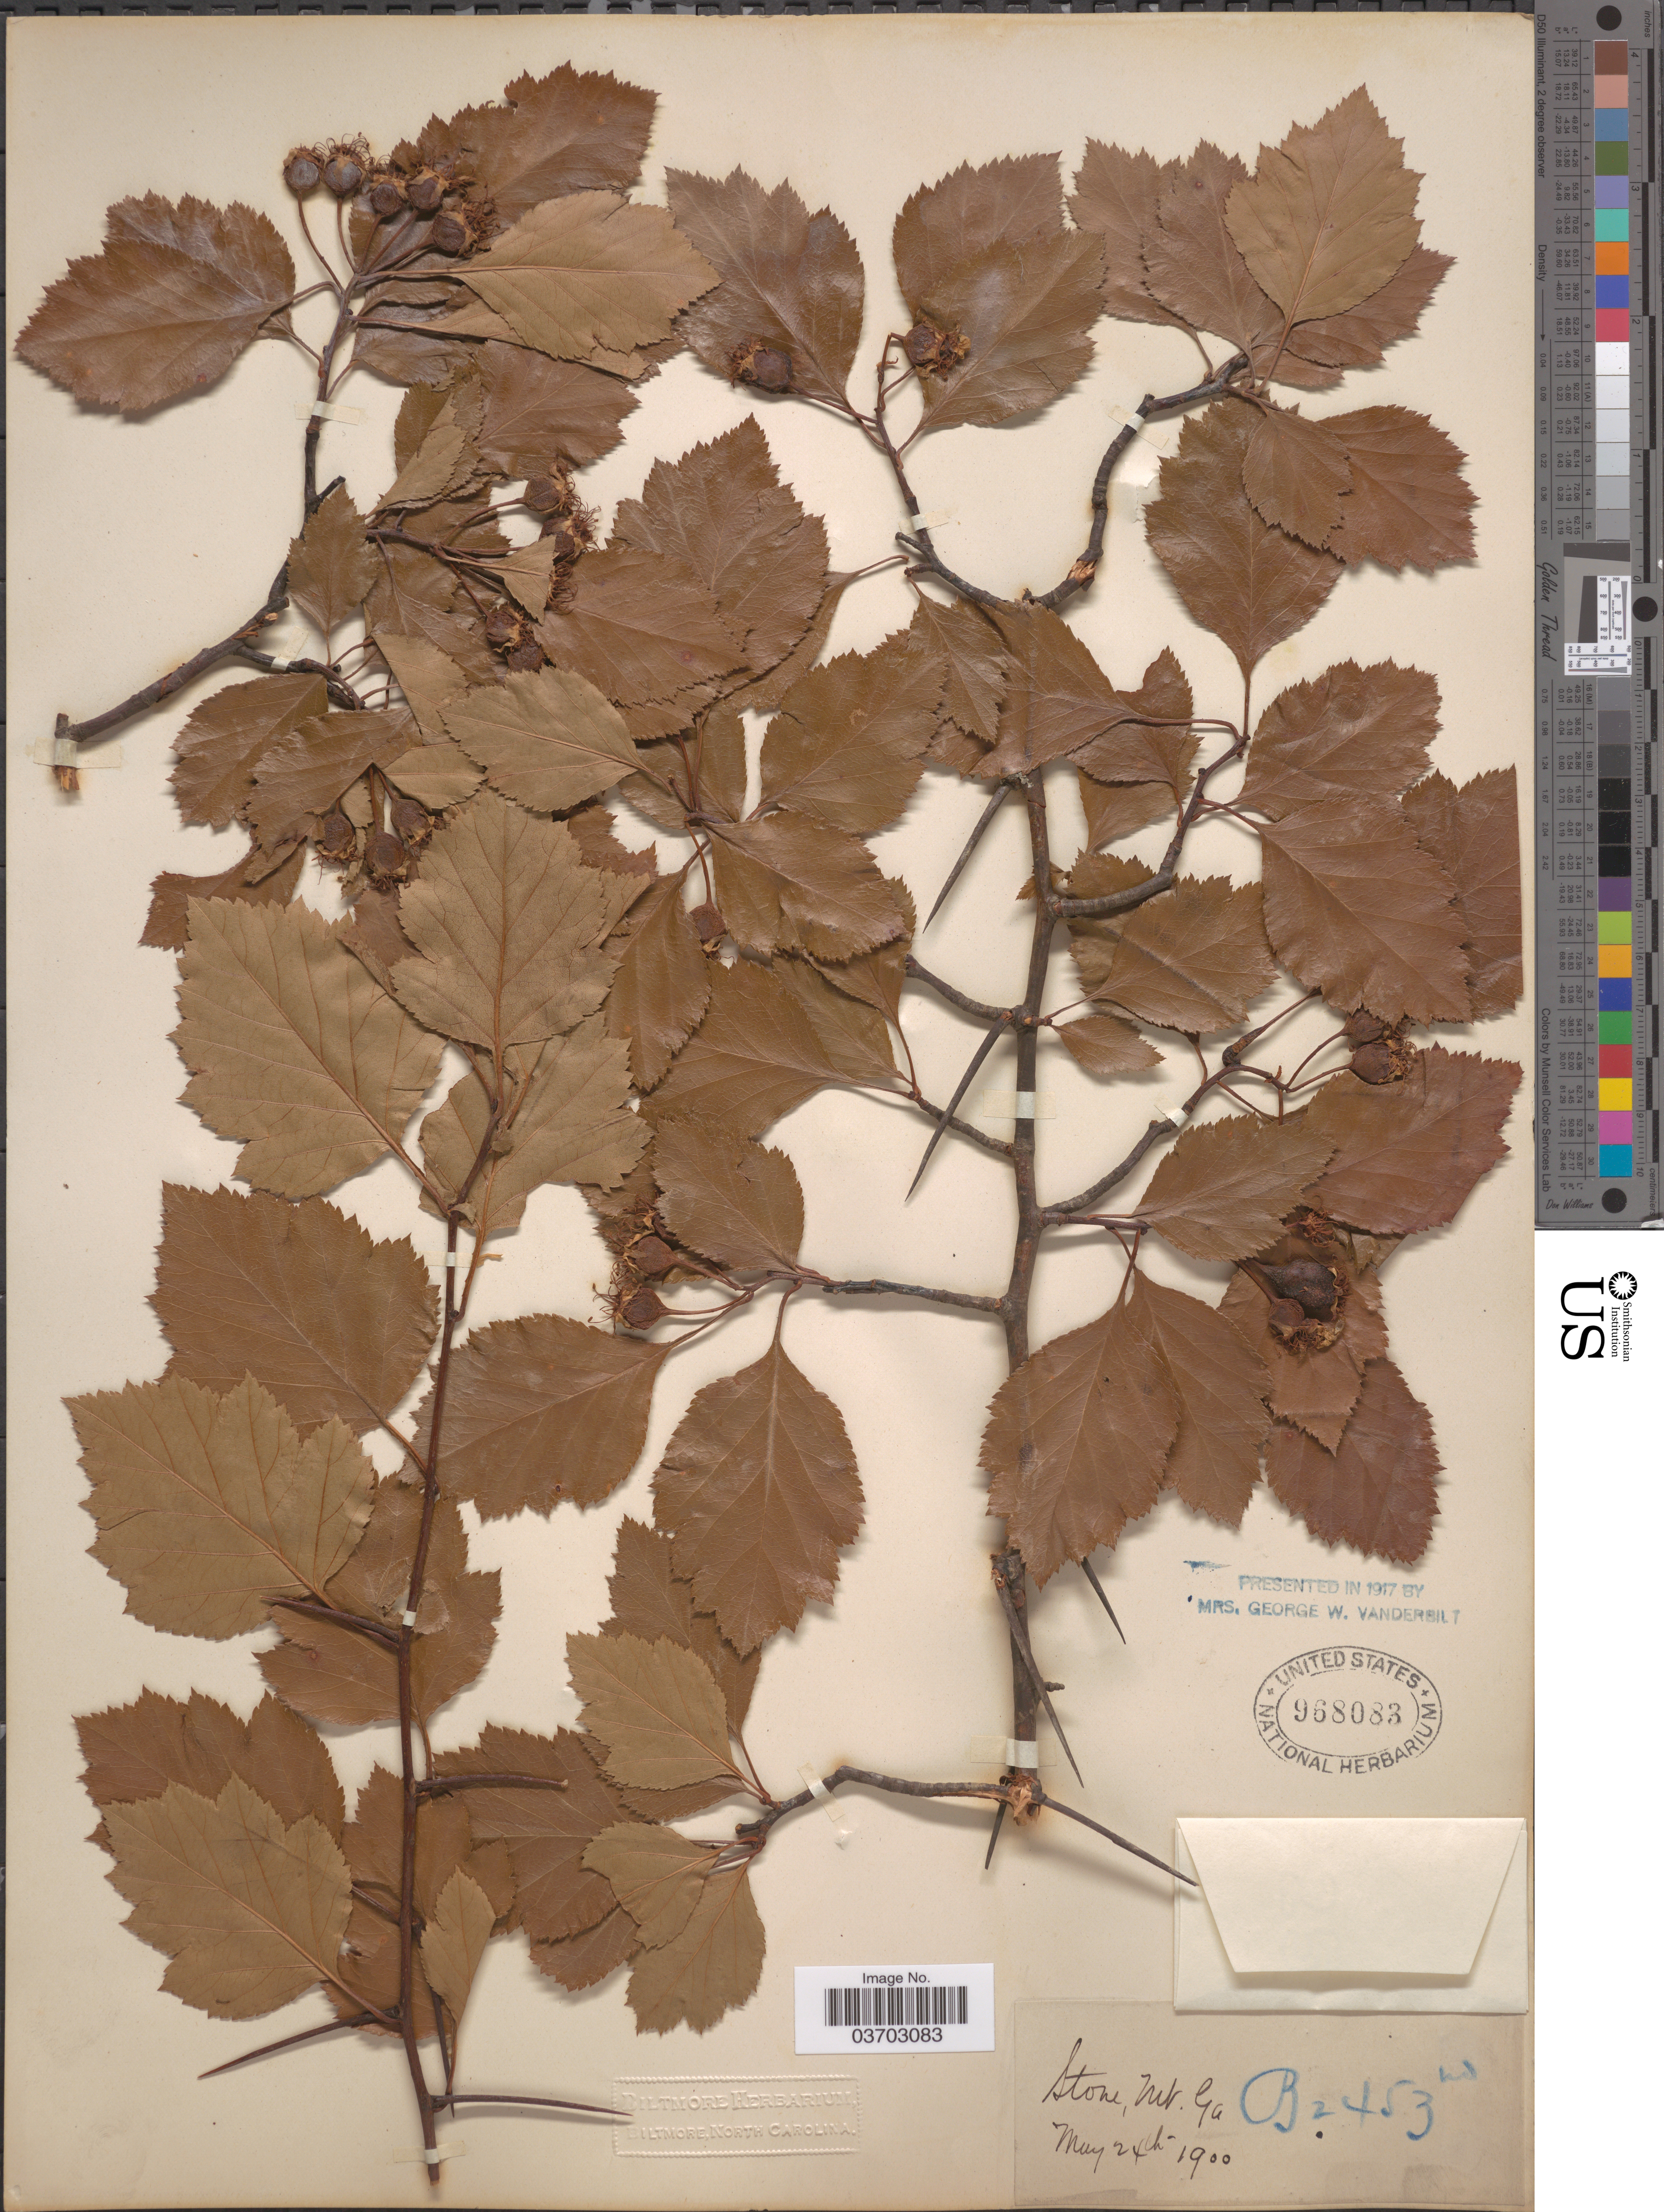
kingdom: Plantae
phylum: Tracheophyta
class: Magnoliopsida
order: Rosales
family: Rosaceae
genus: Crataegus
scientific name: Crataegus sp.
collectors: ex herb. Biltmore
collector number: B2453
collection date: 1900-05-24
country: United States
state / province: Georgia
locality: Stone, Mt.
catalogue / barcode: US 968083